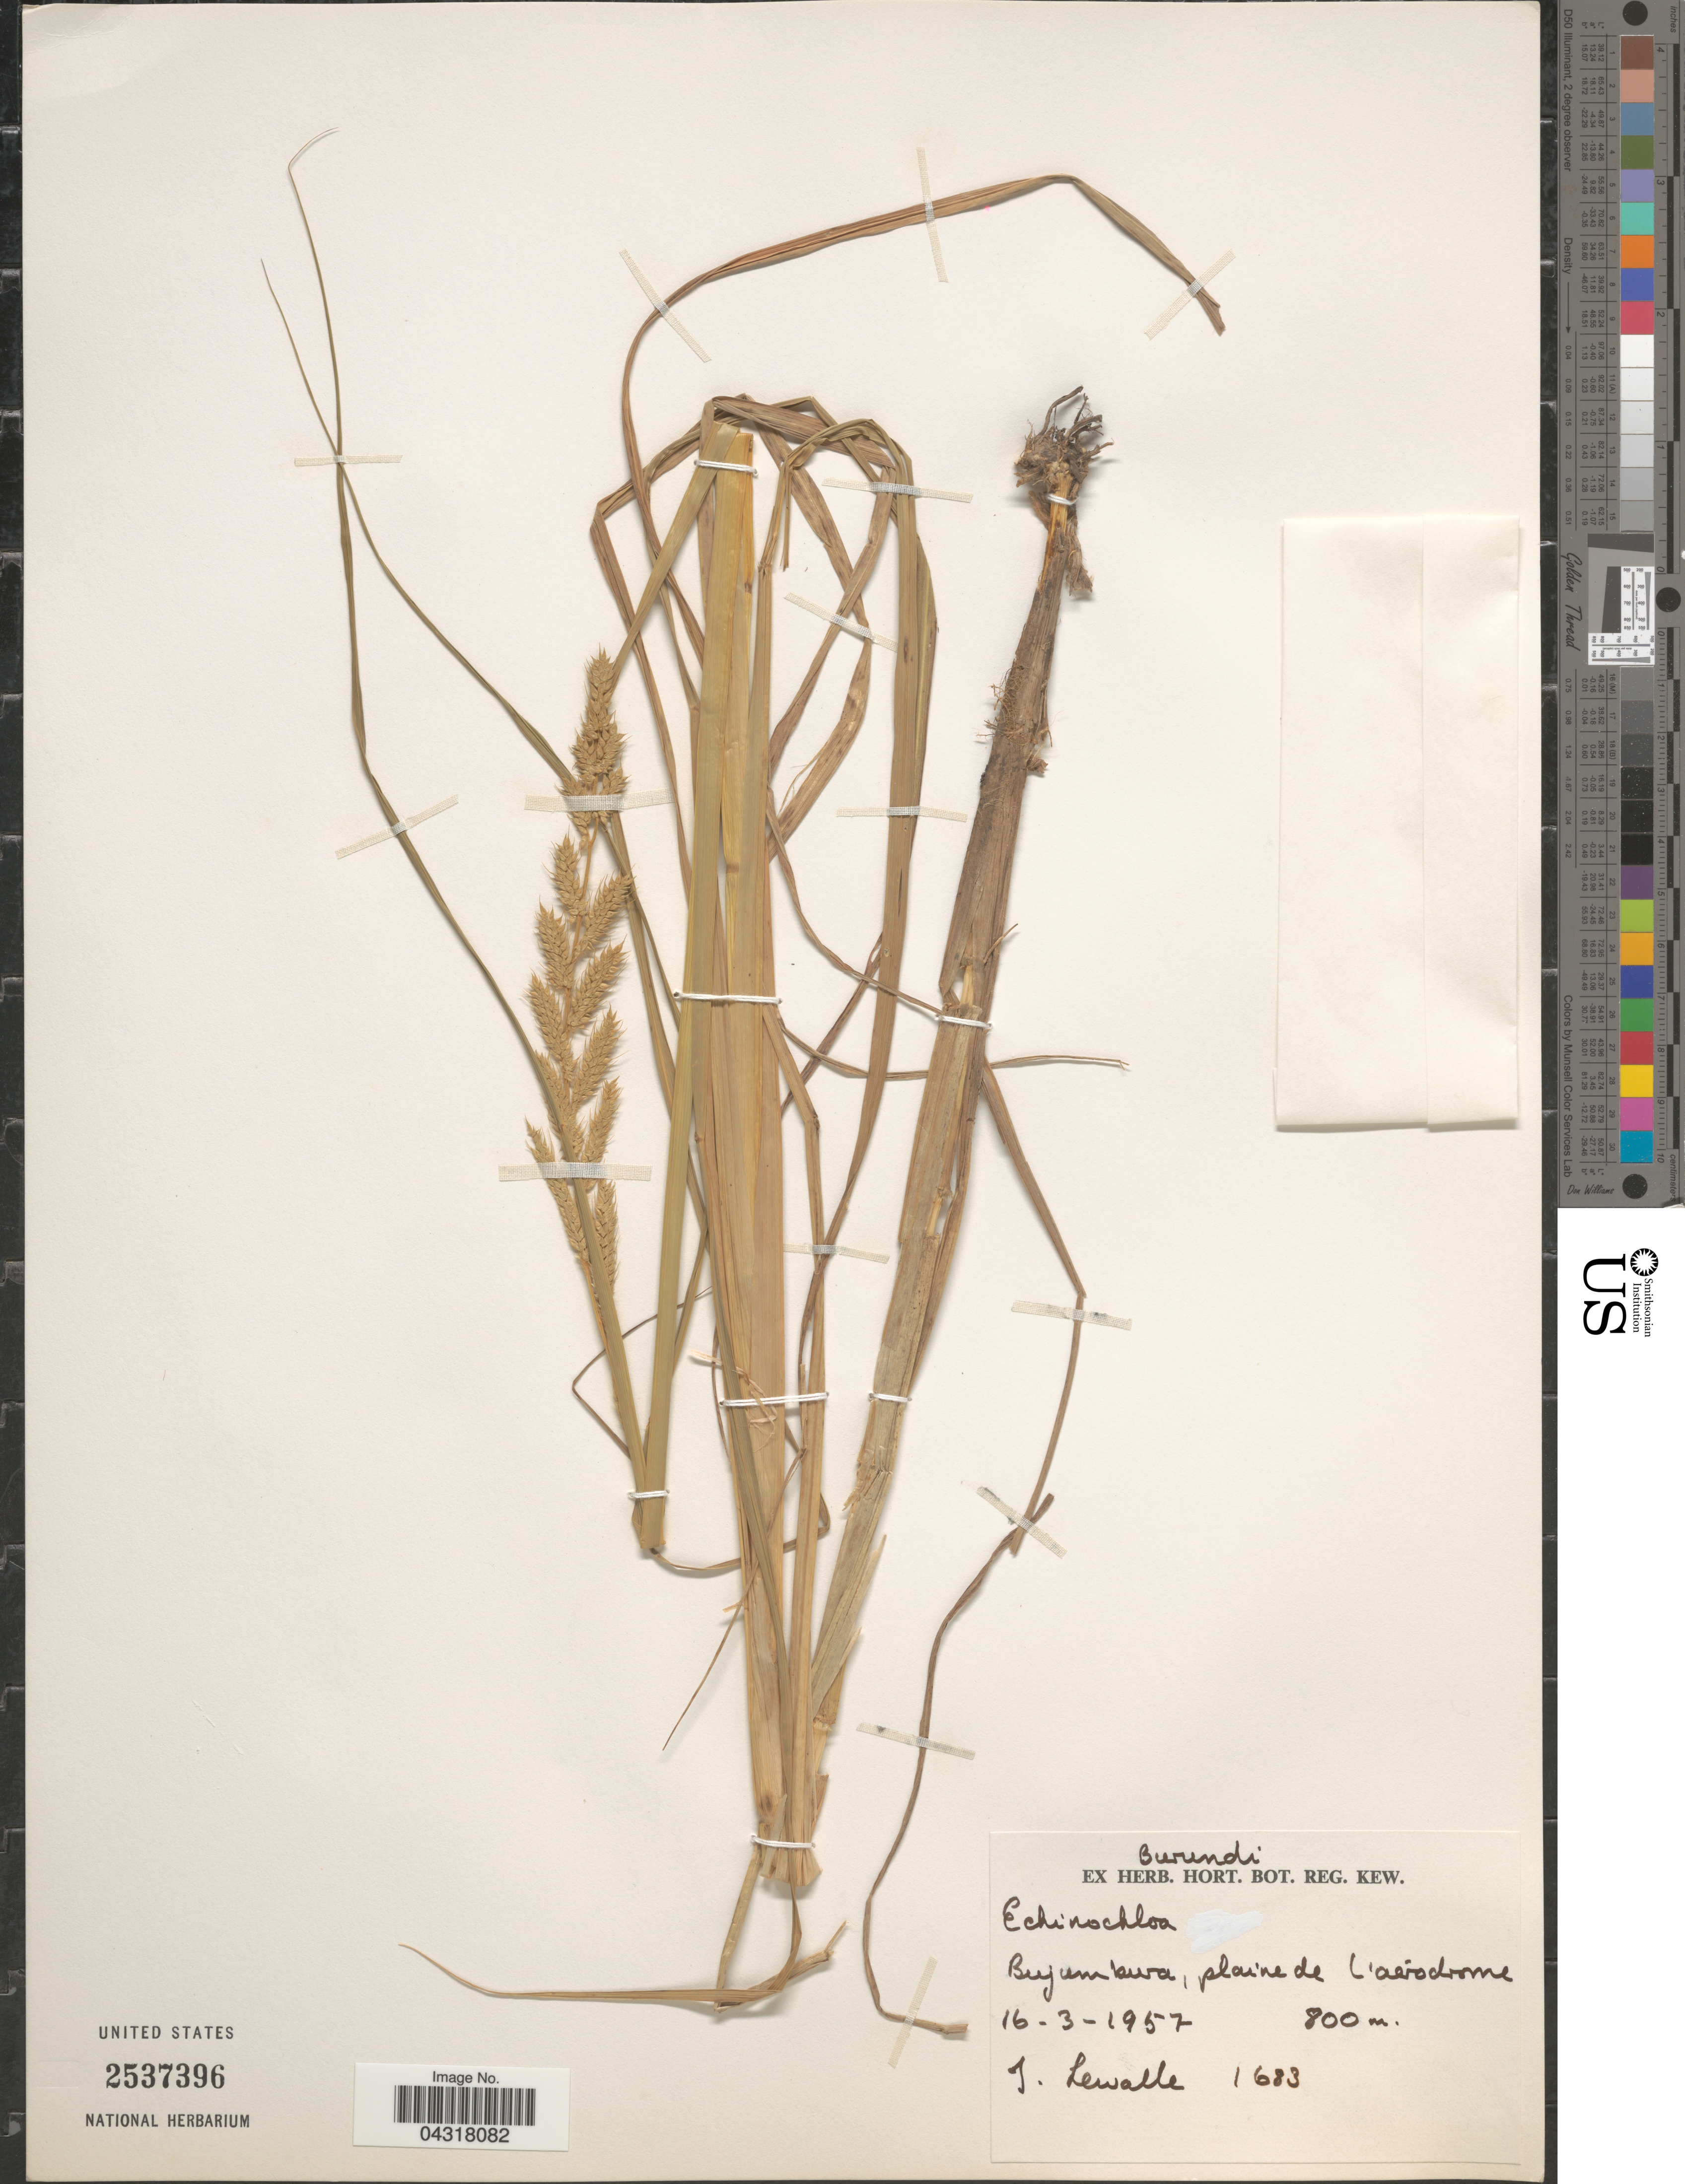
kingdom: Plantae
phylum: Tracheophyta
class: Liliopsida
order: Poales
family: Poaceae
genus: Echinochloa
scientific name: Echinochloa sp.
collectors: J. Lewalle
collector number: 1683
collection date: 1957-03-16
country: Burundi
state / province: Bujumura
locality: Bujumbura, plaine de l'aérordrome.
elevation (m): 800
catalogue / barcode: US 2537396